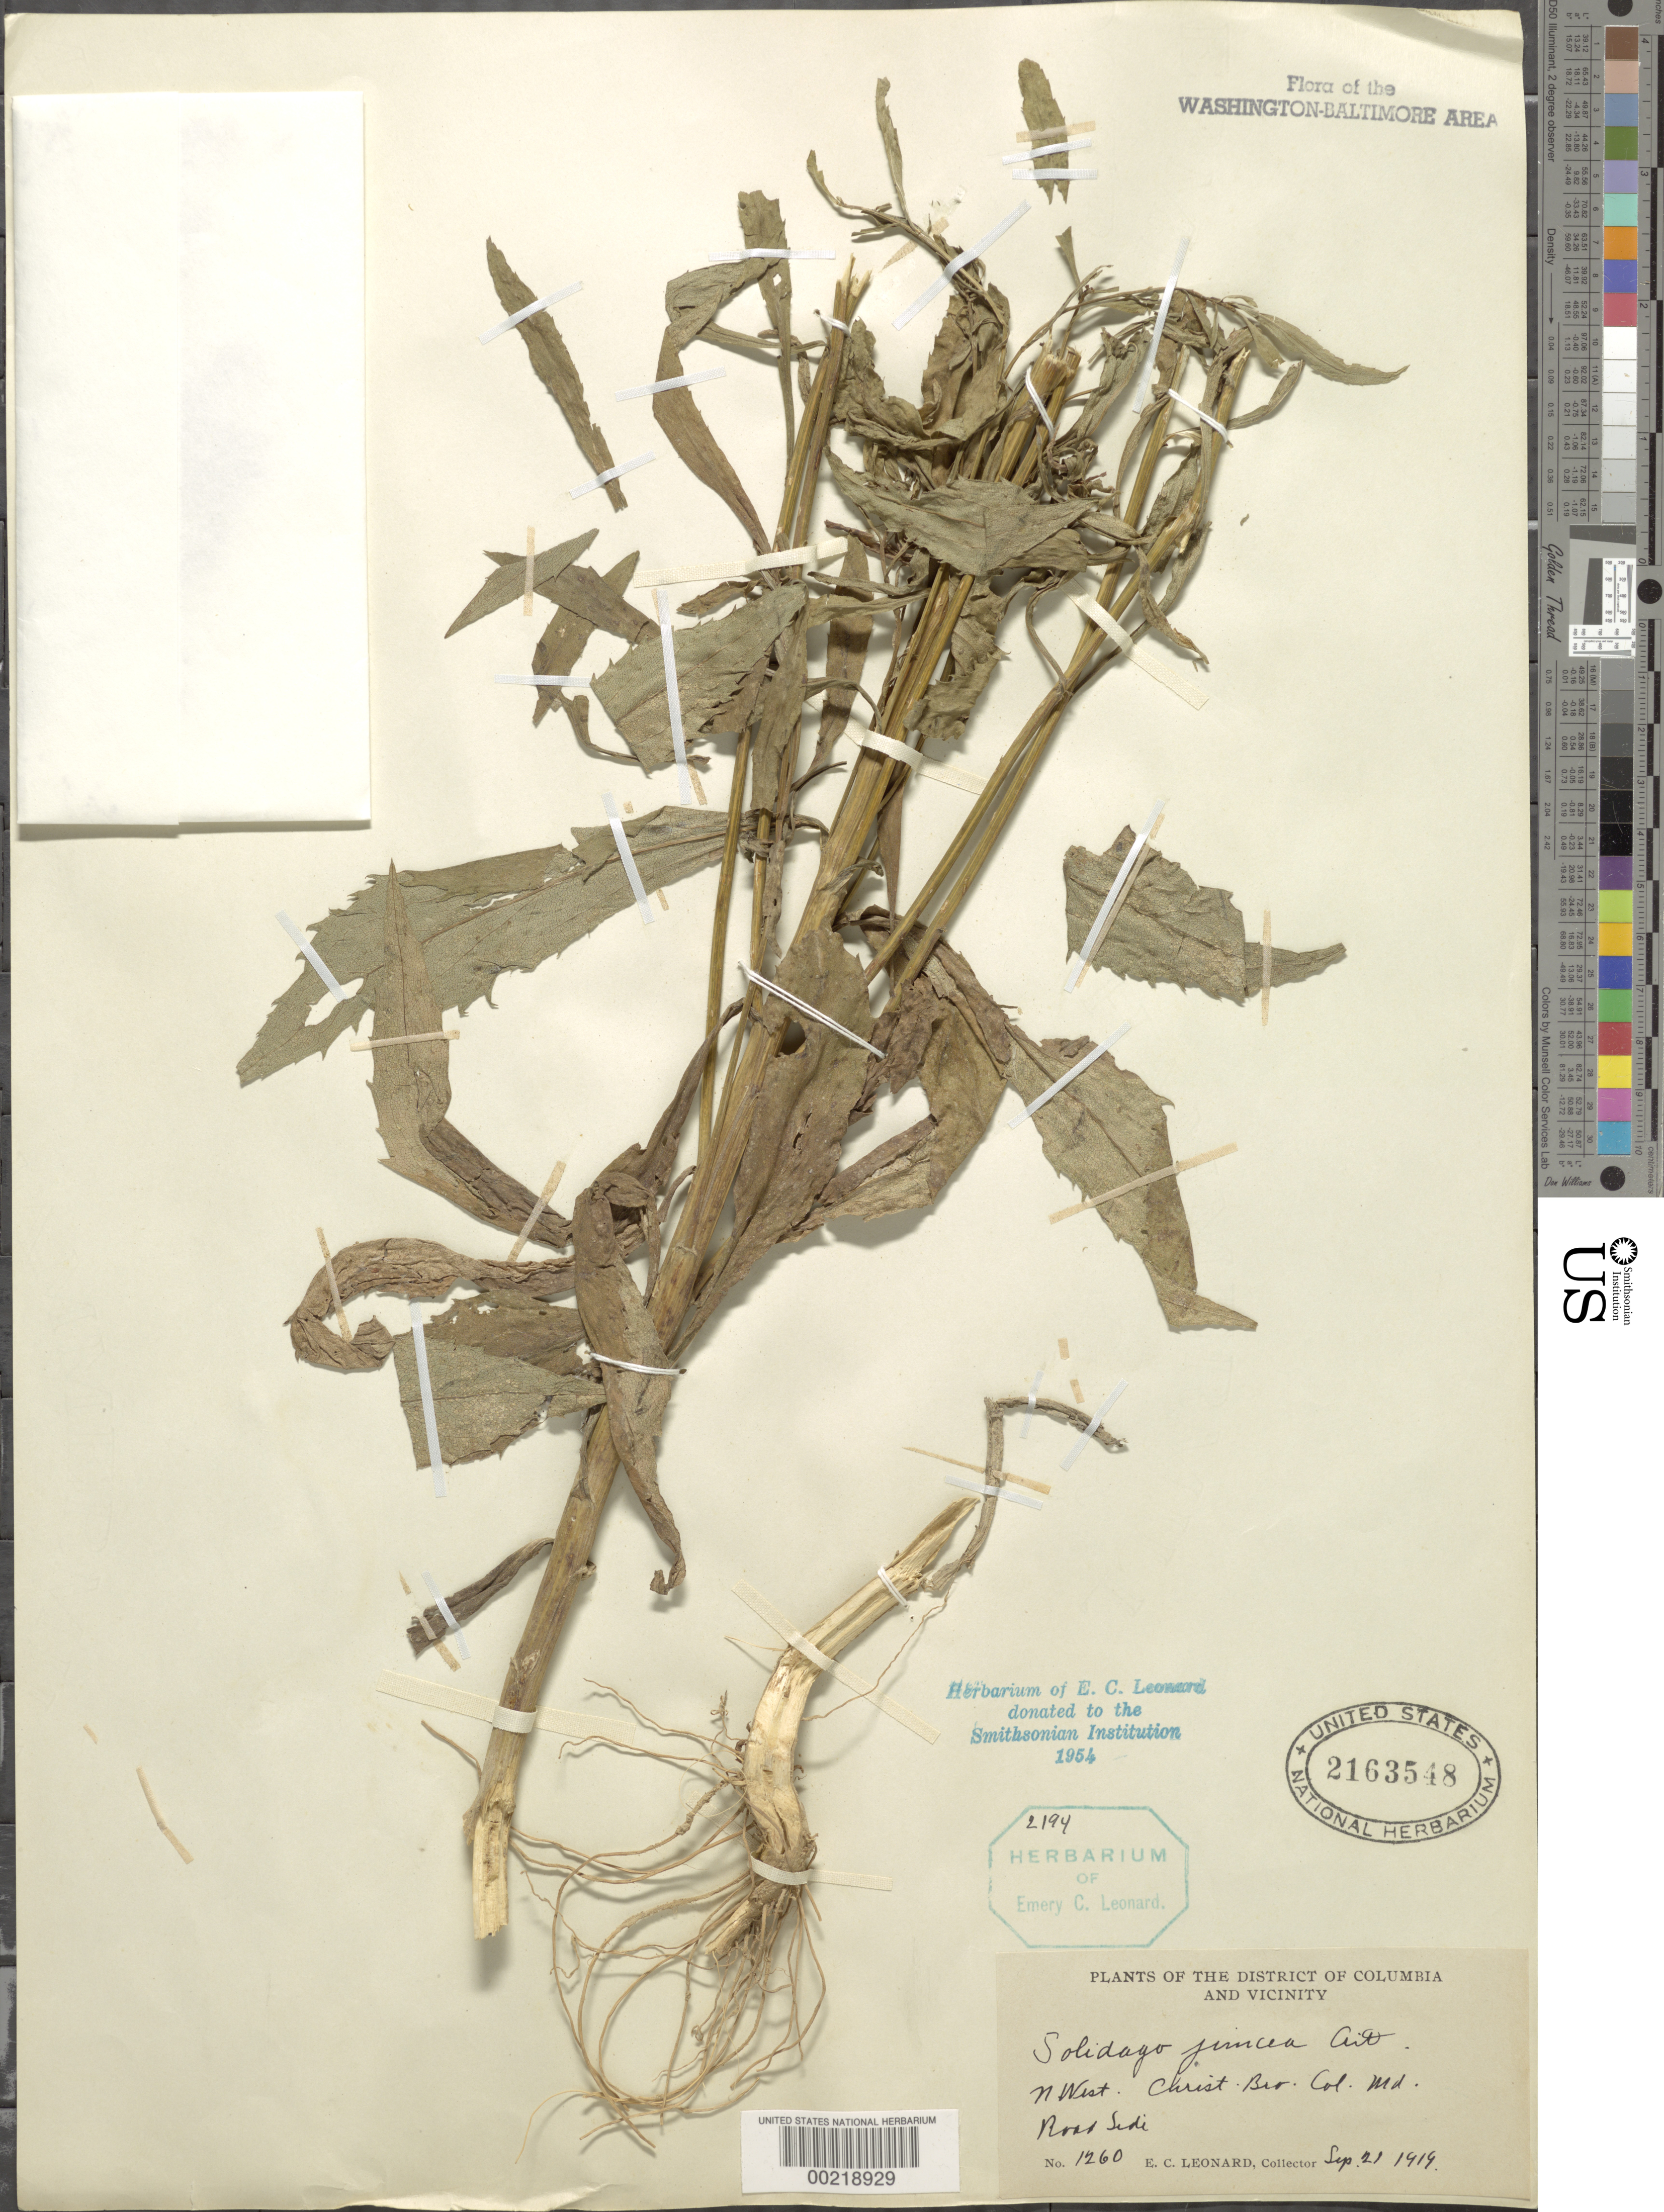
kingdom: Plantae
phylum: Tracheophyta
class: Magnoliopsida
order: Asterales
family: Asteraceae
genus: Solidago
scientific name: Solidago juncea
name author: Aiton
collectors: E. C. Leonard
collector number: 1260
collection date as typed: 21 Sep 1919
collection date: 1919-09-21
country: United States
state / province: Maryland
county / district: Prince George's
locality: NW of Christ. Bro. Col.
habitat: Roadside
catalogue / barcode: US 2163548